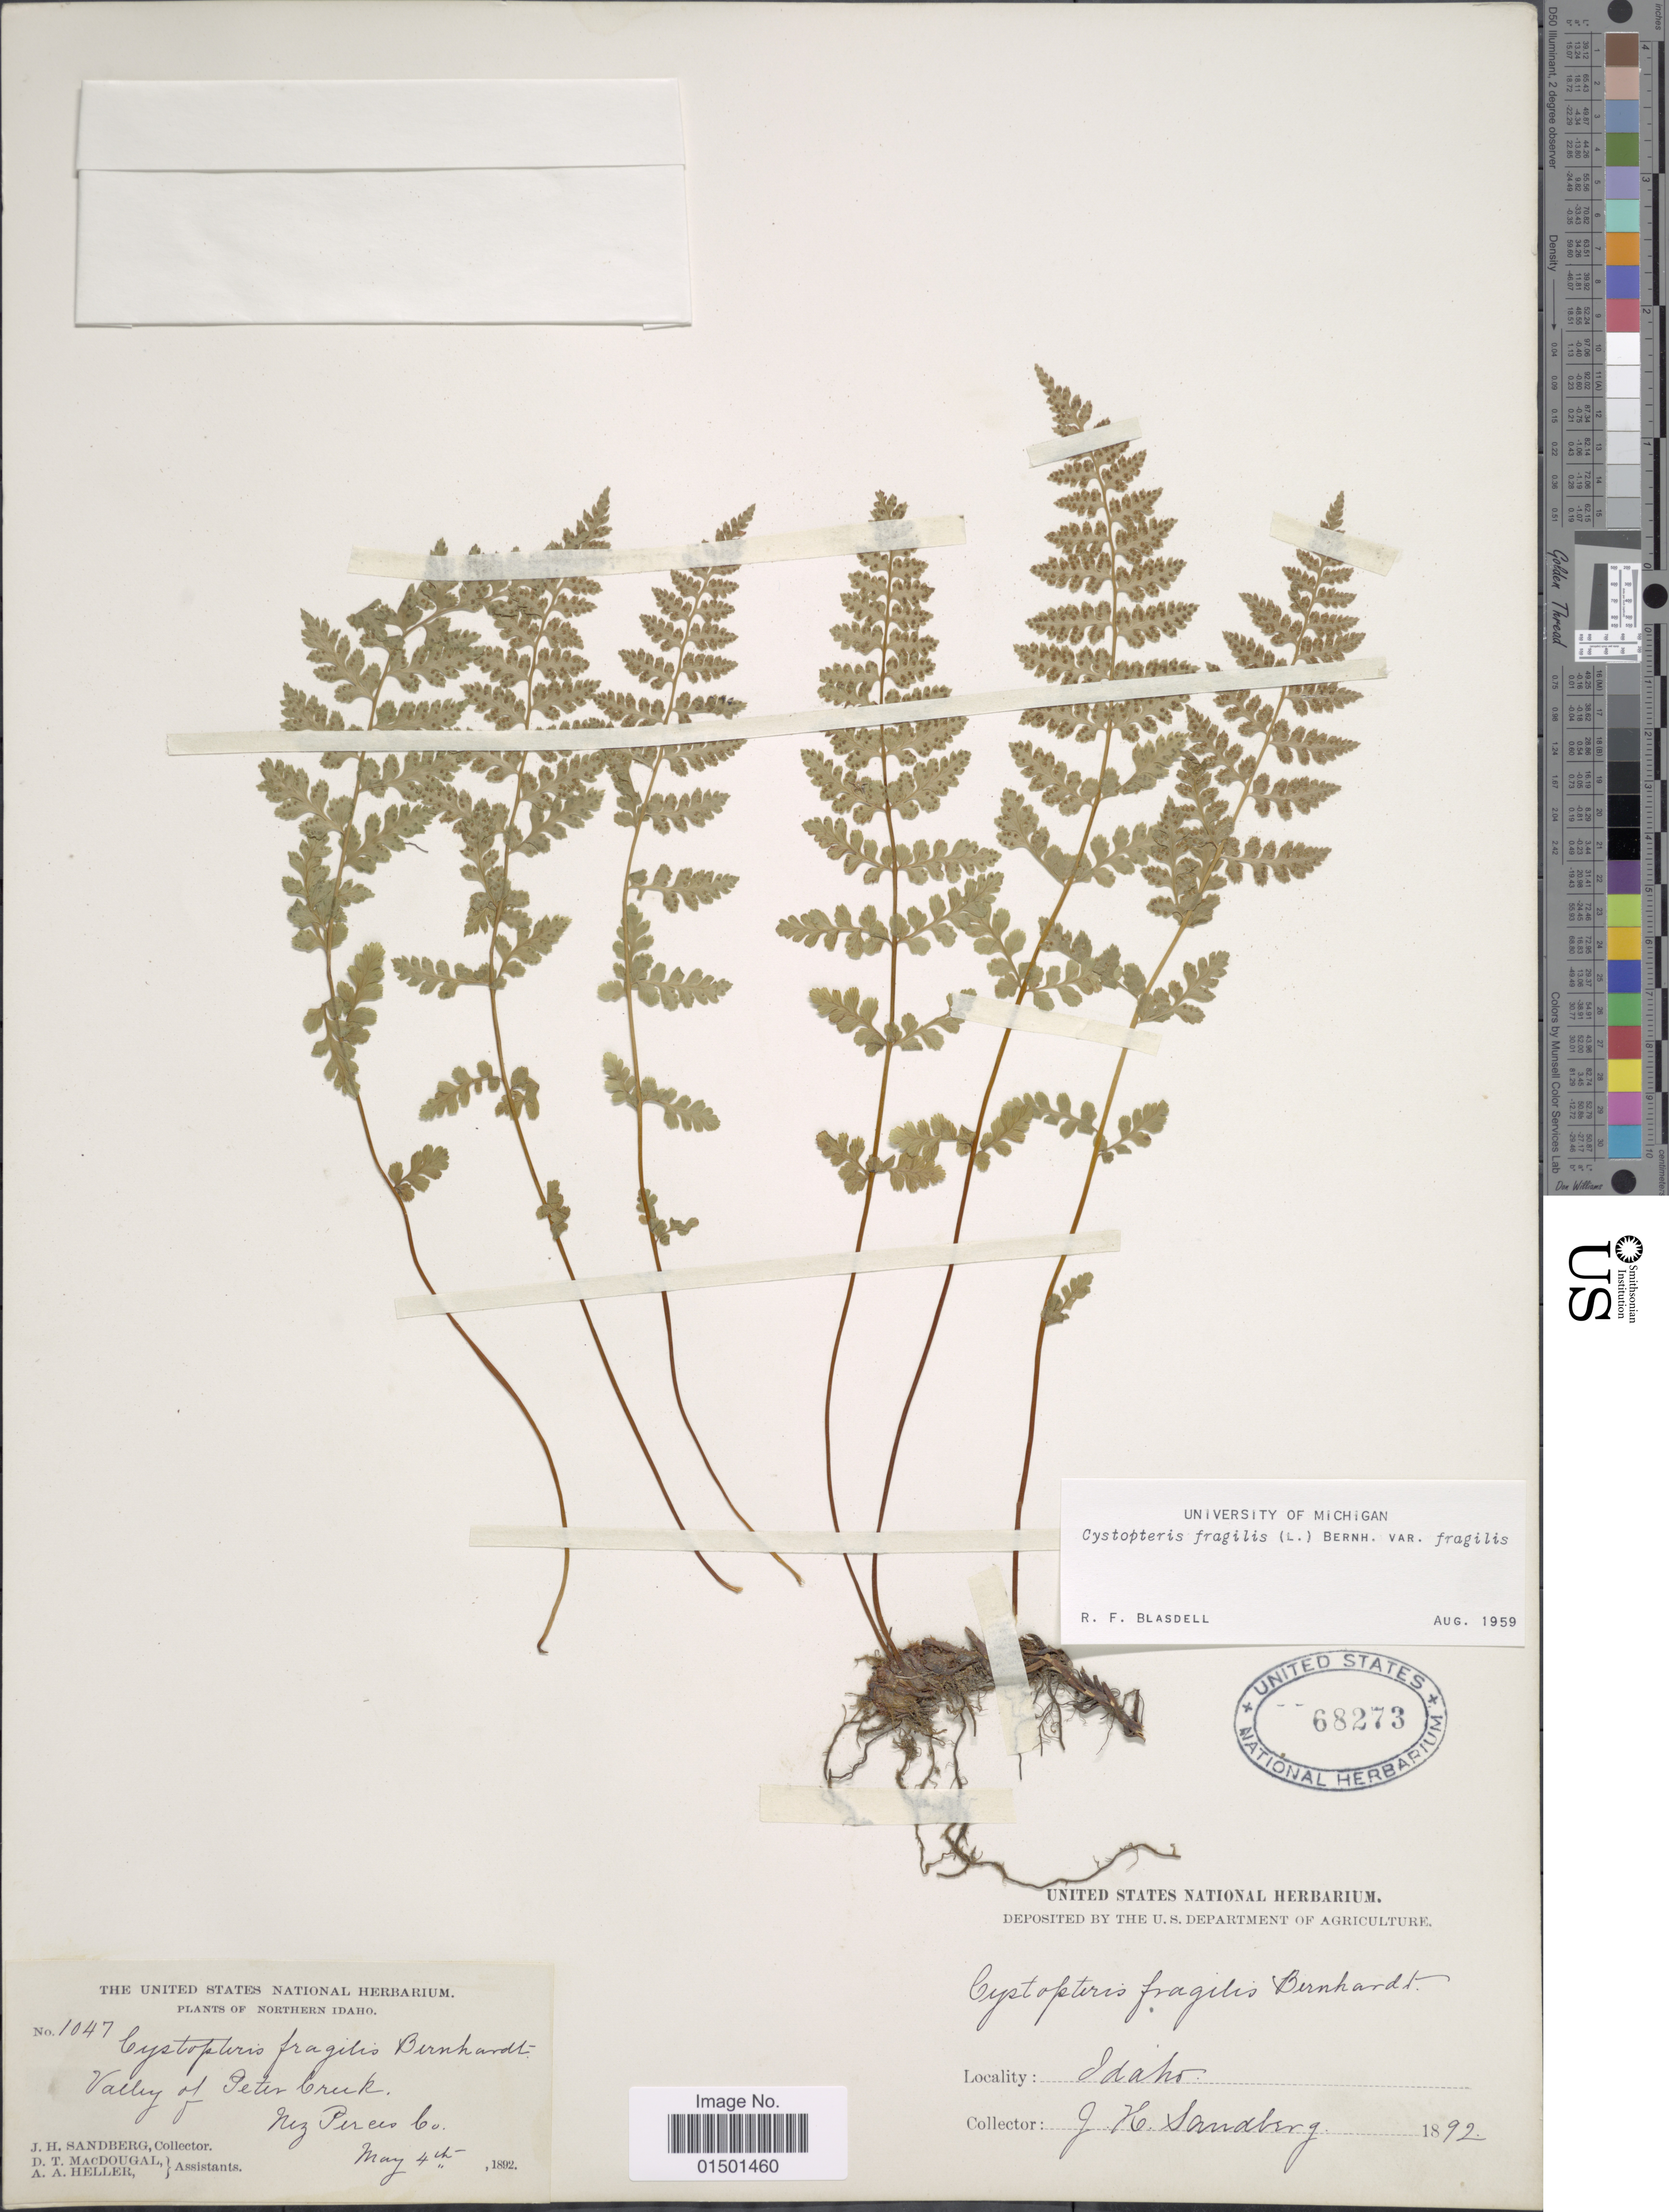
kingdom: Plantae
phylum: Tracheophyta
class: Polypodiopsida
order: Polypodiales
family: Cystopteridaceae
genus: Cystopteris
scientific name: Cystopteris fragilis var. fragilis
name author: (L.) Bernh.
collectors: J. H. Sandberg, D. T. MacDougal & A. A. Heller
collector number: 1047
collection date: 1892-05-04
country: United States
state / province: Idaho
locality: Valley of Peter Creek. Nez Perces Co.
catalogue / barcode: US 68273